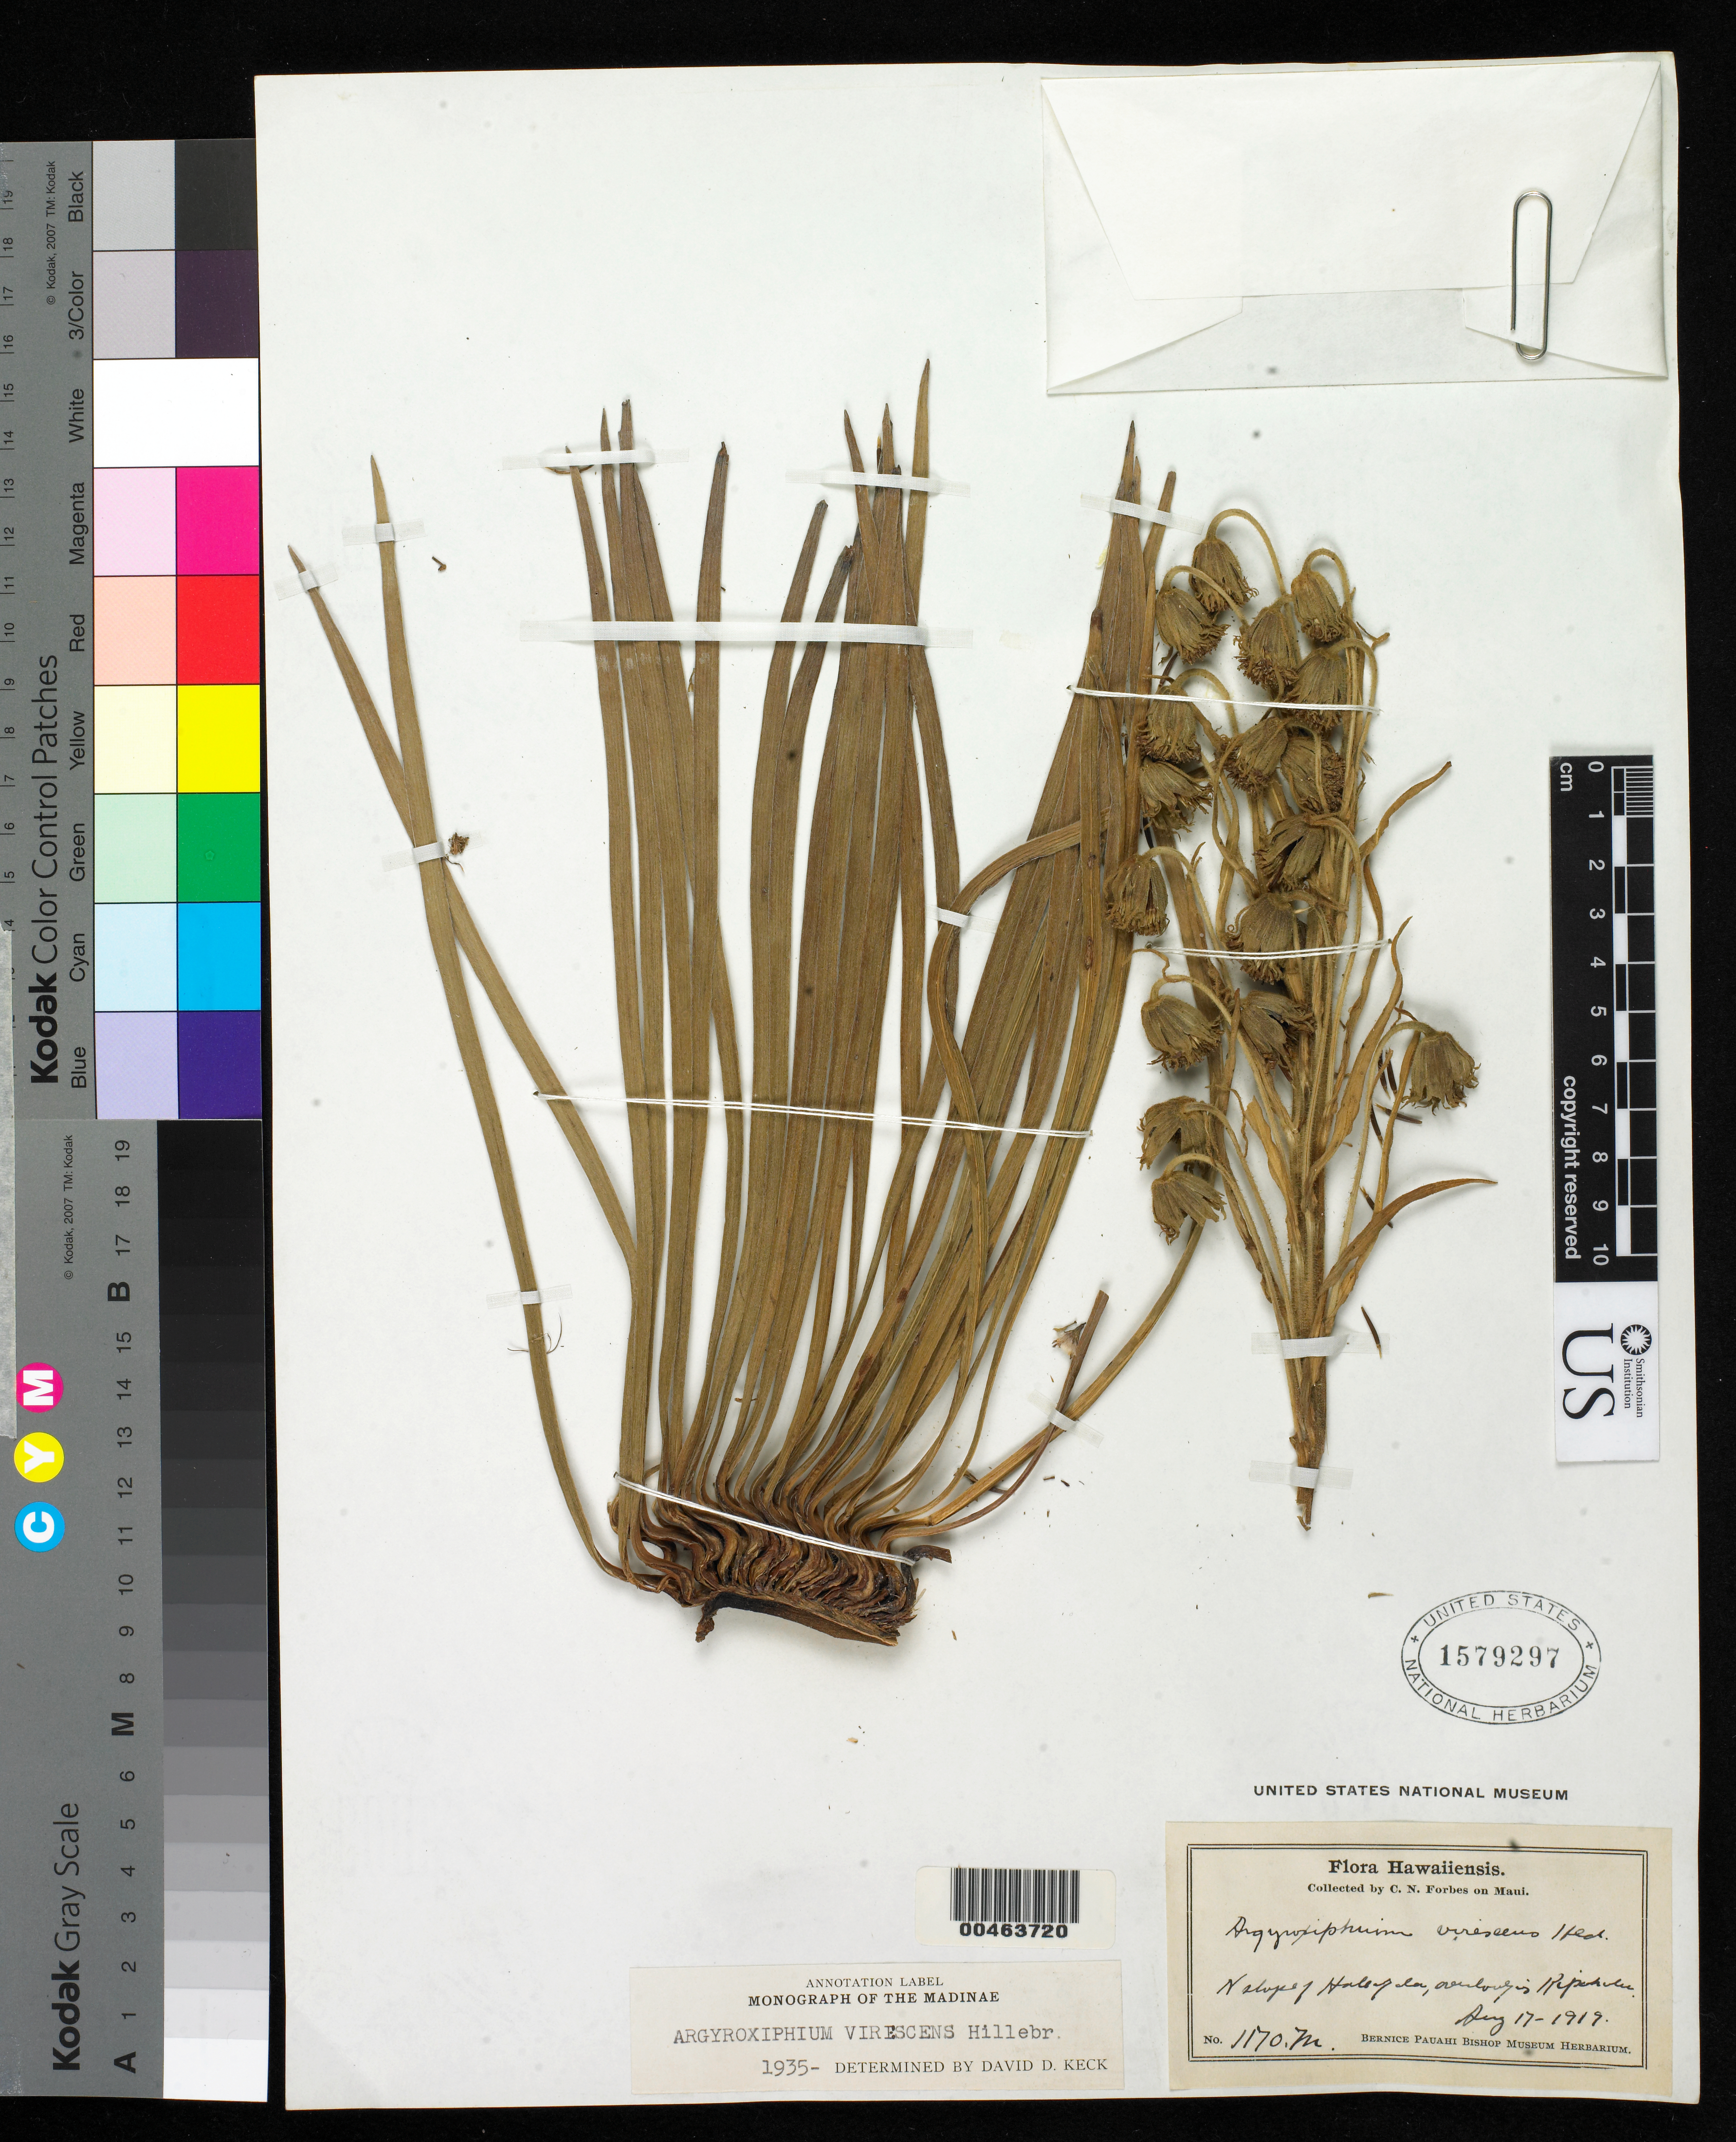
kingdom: Plantae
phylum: Tracheophyta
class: Magnoliopsida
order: Asterales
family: Asteraceae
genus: Argyroxiphium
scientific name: Argyroxiphium virescens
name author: Hillebr.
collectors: C. N. Forbes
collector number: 1170.M.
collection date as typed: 17 Aug 1919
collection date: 1919-08-17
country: United States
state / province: Hawaii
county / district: Maui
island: Maui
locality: N slope of Haleakala, overlooking Kipahulu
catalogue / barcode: US 1579297